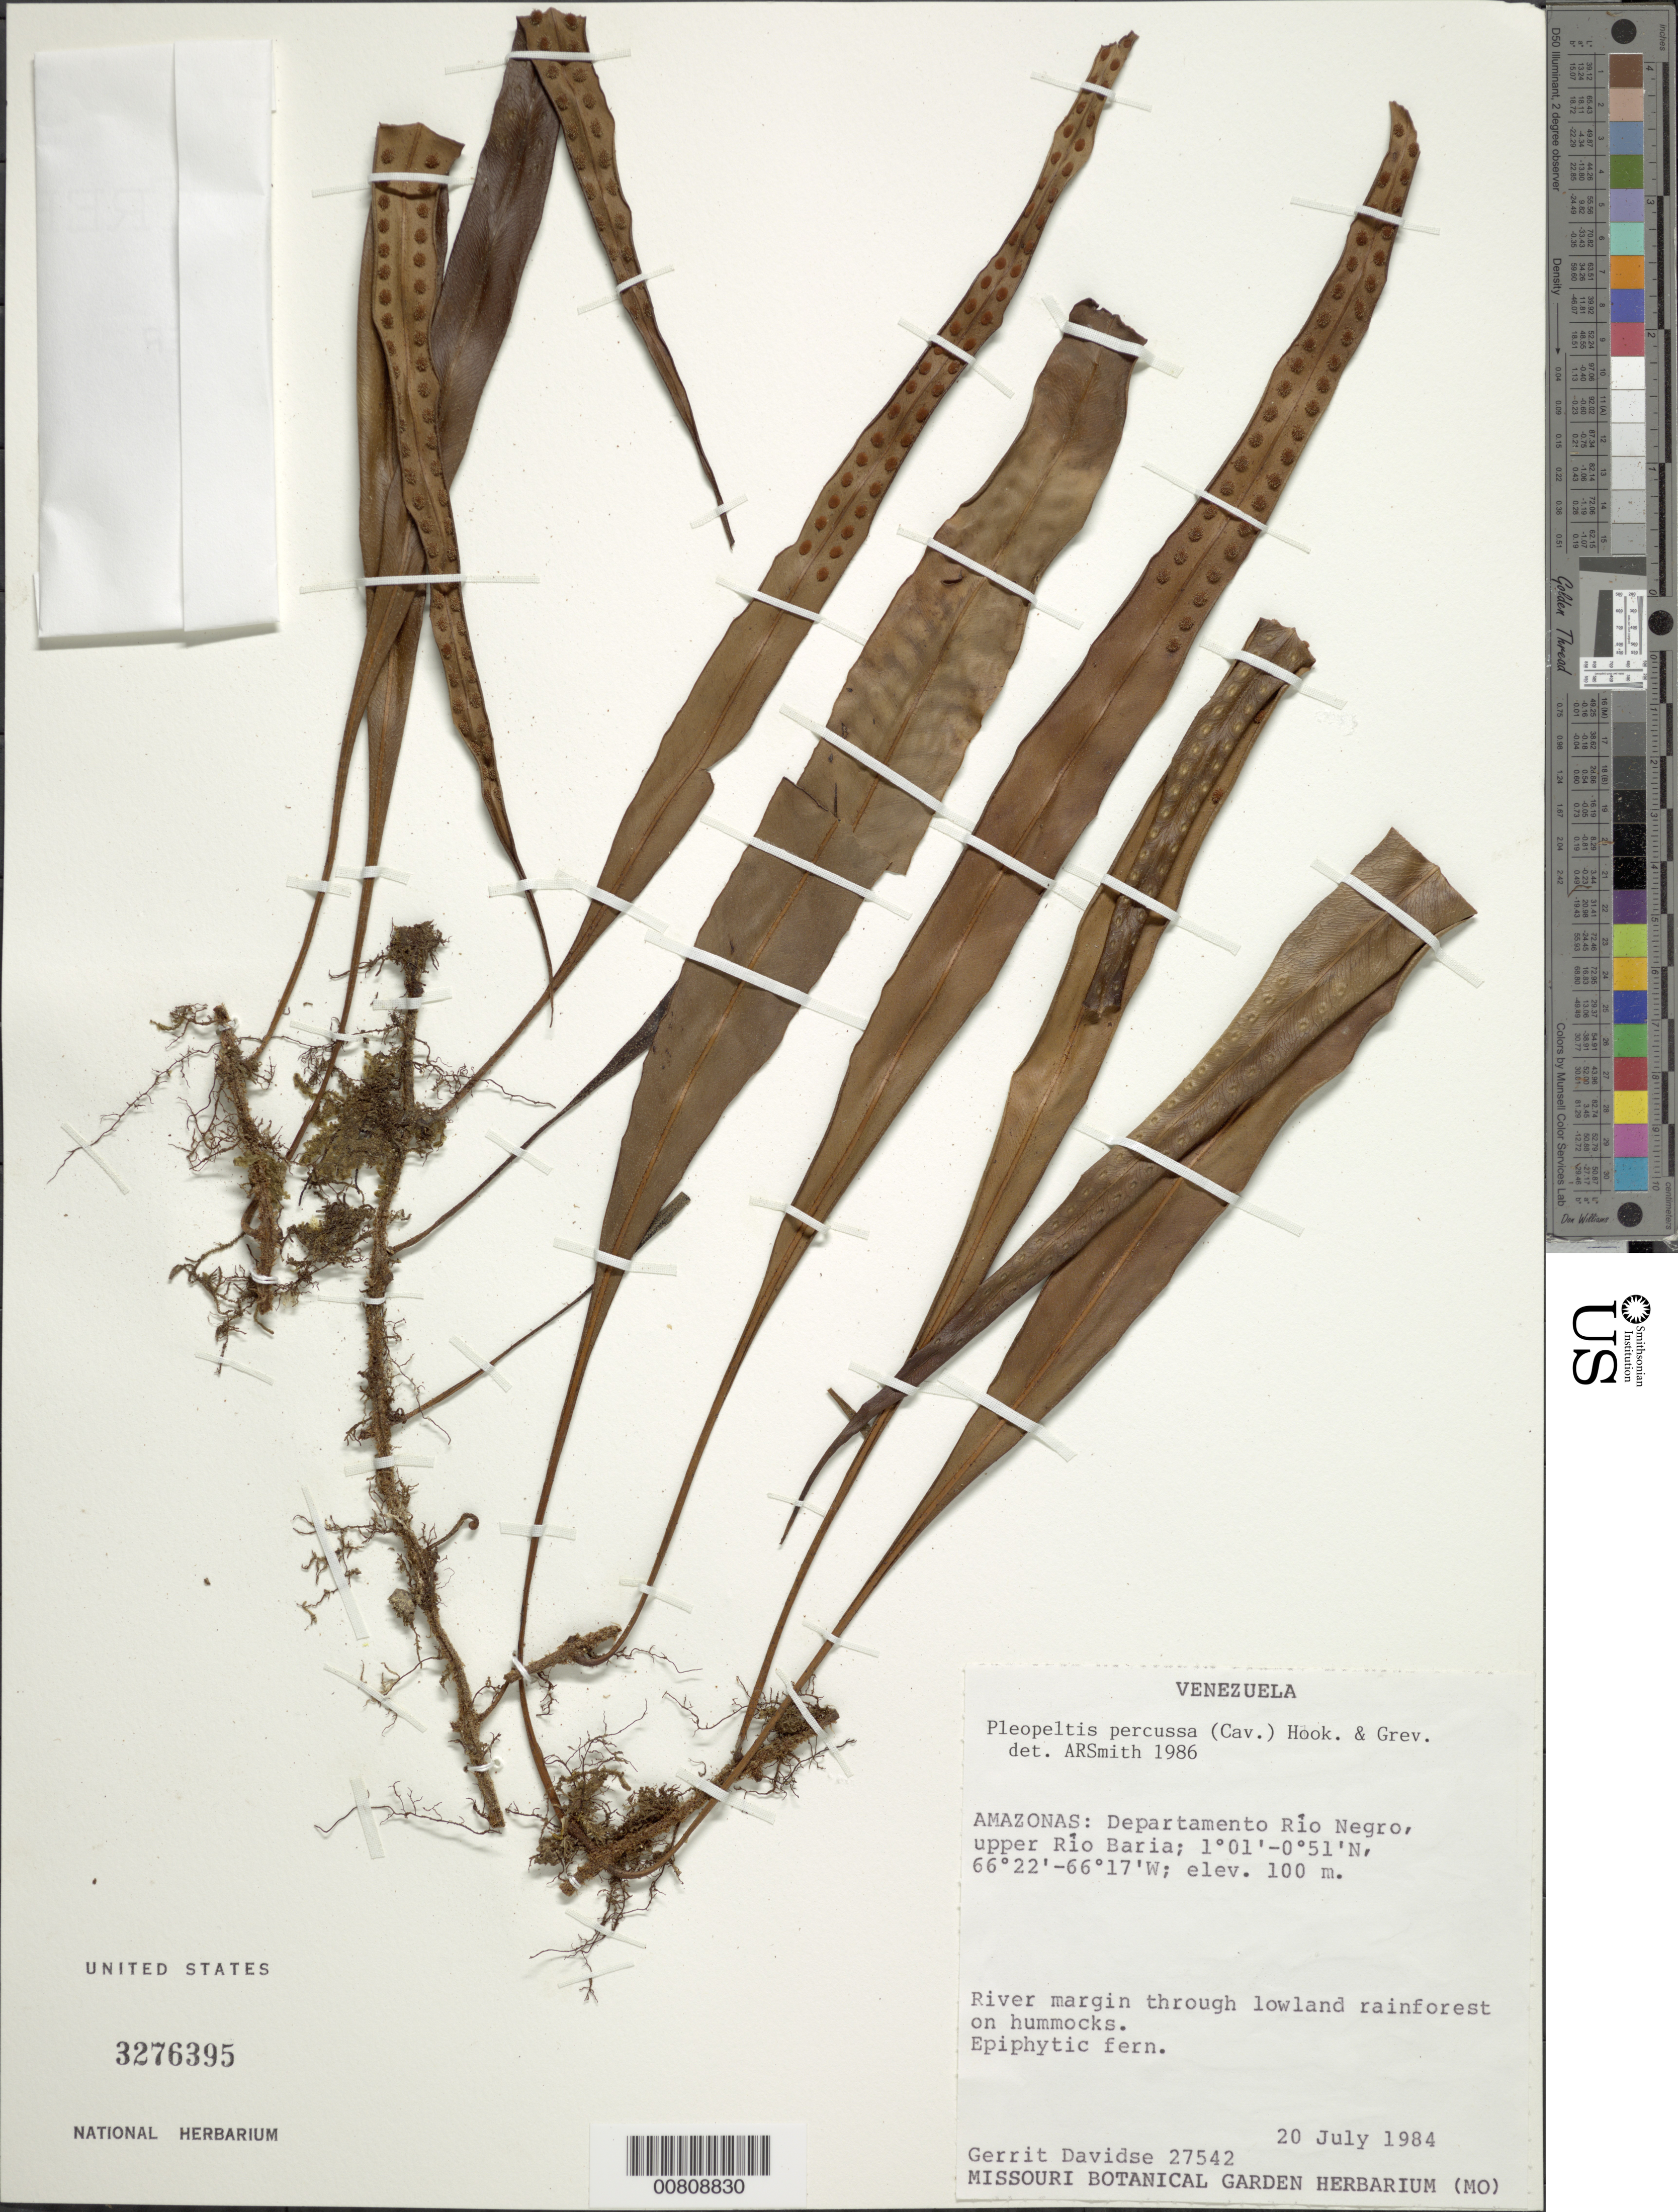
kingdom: Plantae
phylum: Tracheophyta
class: Polypodiopsida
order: Polypodiales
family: Polypodiaceae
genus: Microgramma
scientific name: Microgramma percussa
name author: (Cav.) de la Sota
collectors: G. Davidse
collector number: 27542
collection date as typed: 20-Jul-84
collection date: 1984-07-20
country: Venezuela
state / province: Amazonas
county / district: Río Negro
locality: Río Baria, upper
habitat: River margin through lowland rainforest on hummocks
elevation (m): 100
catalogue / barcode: US 3276395